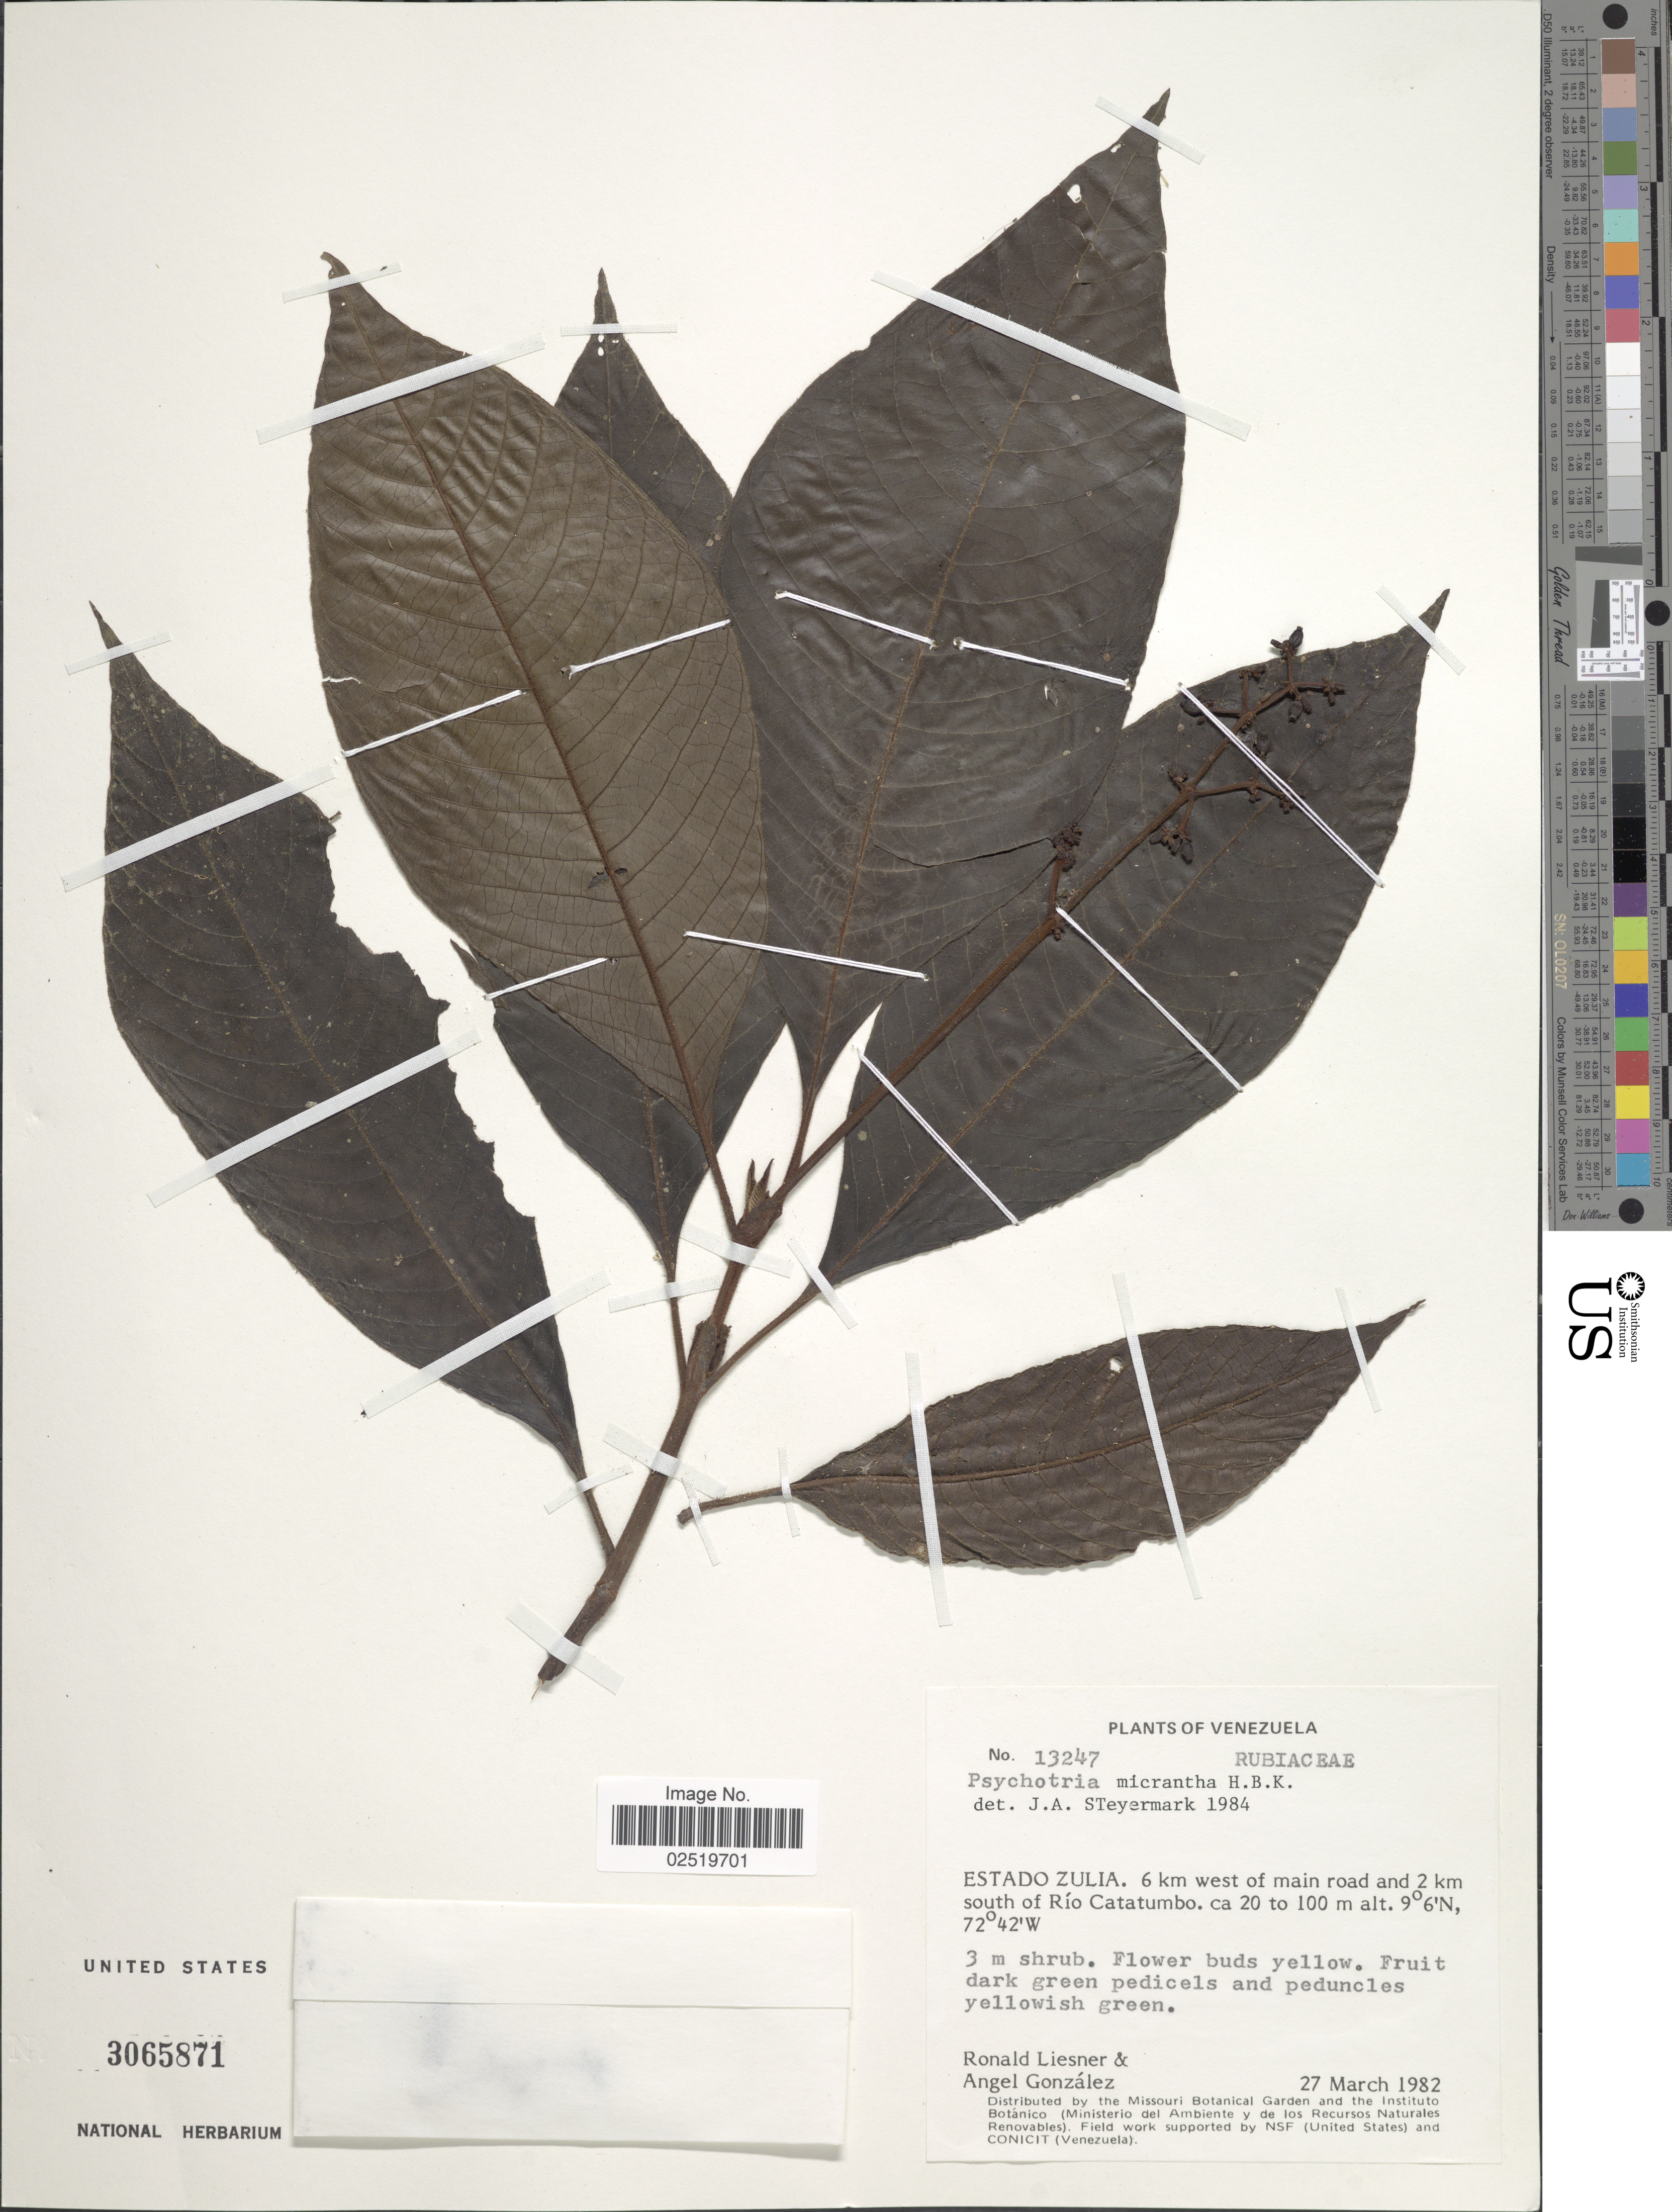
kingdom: Plantae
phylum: Tracheophyta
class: Magnoliopsida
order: Gentianales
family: Rubiaceae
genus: Psychotria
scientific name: Psychotria micrantha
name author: Kunth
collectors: R. L. Liesner & A. C. González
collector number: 13247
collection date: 1982-03-27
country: Venezuela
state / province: Zulia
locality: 6 km west of main road and 2 km south of Rio Catatumbo.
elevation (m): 20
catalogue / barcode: US 3065871